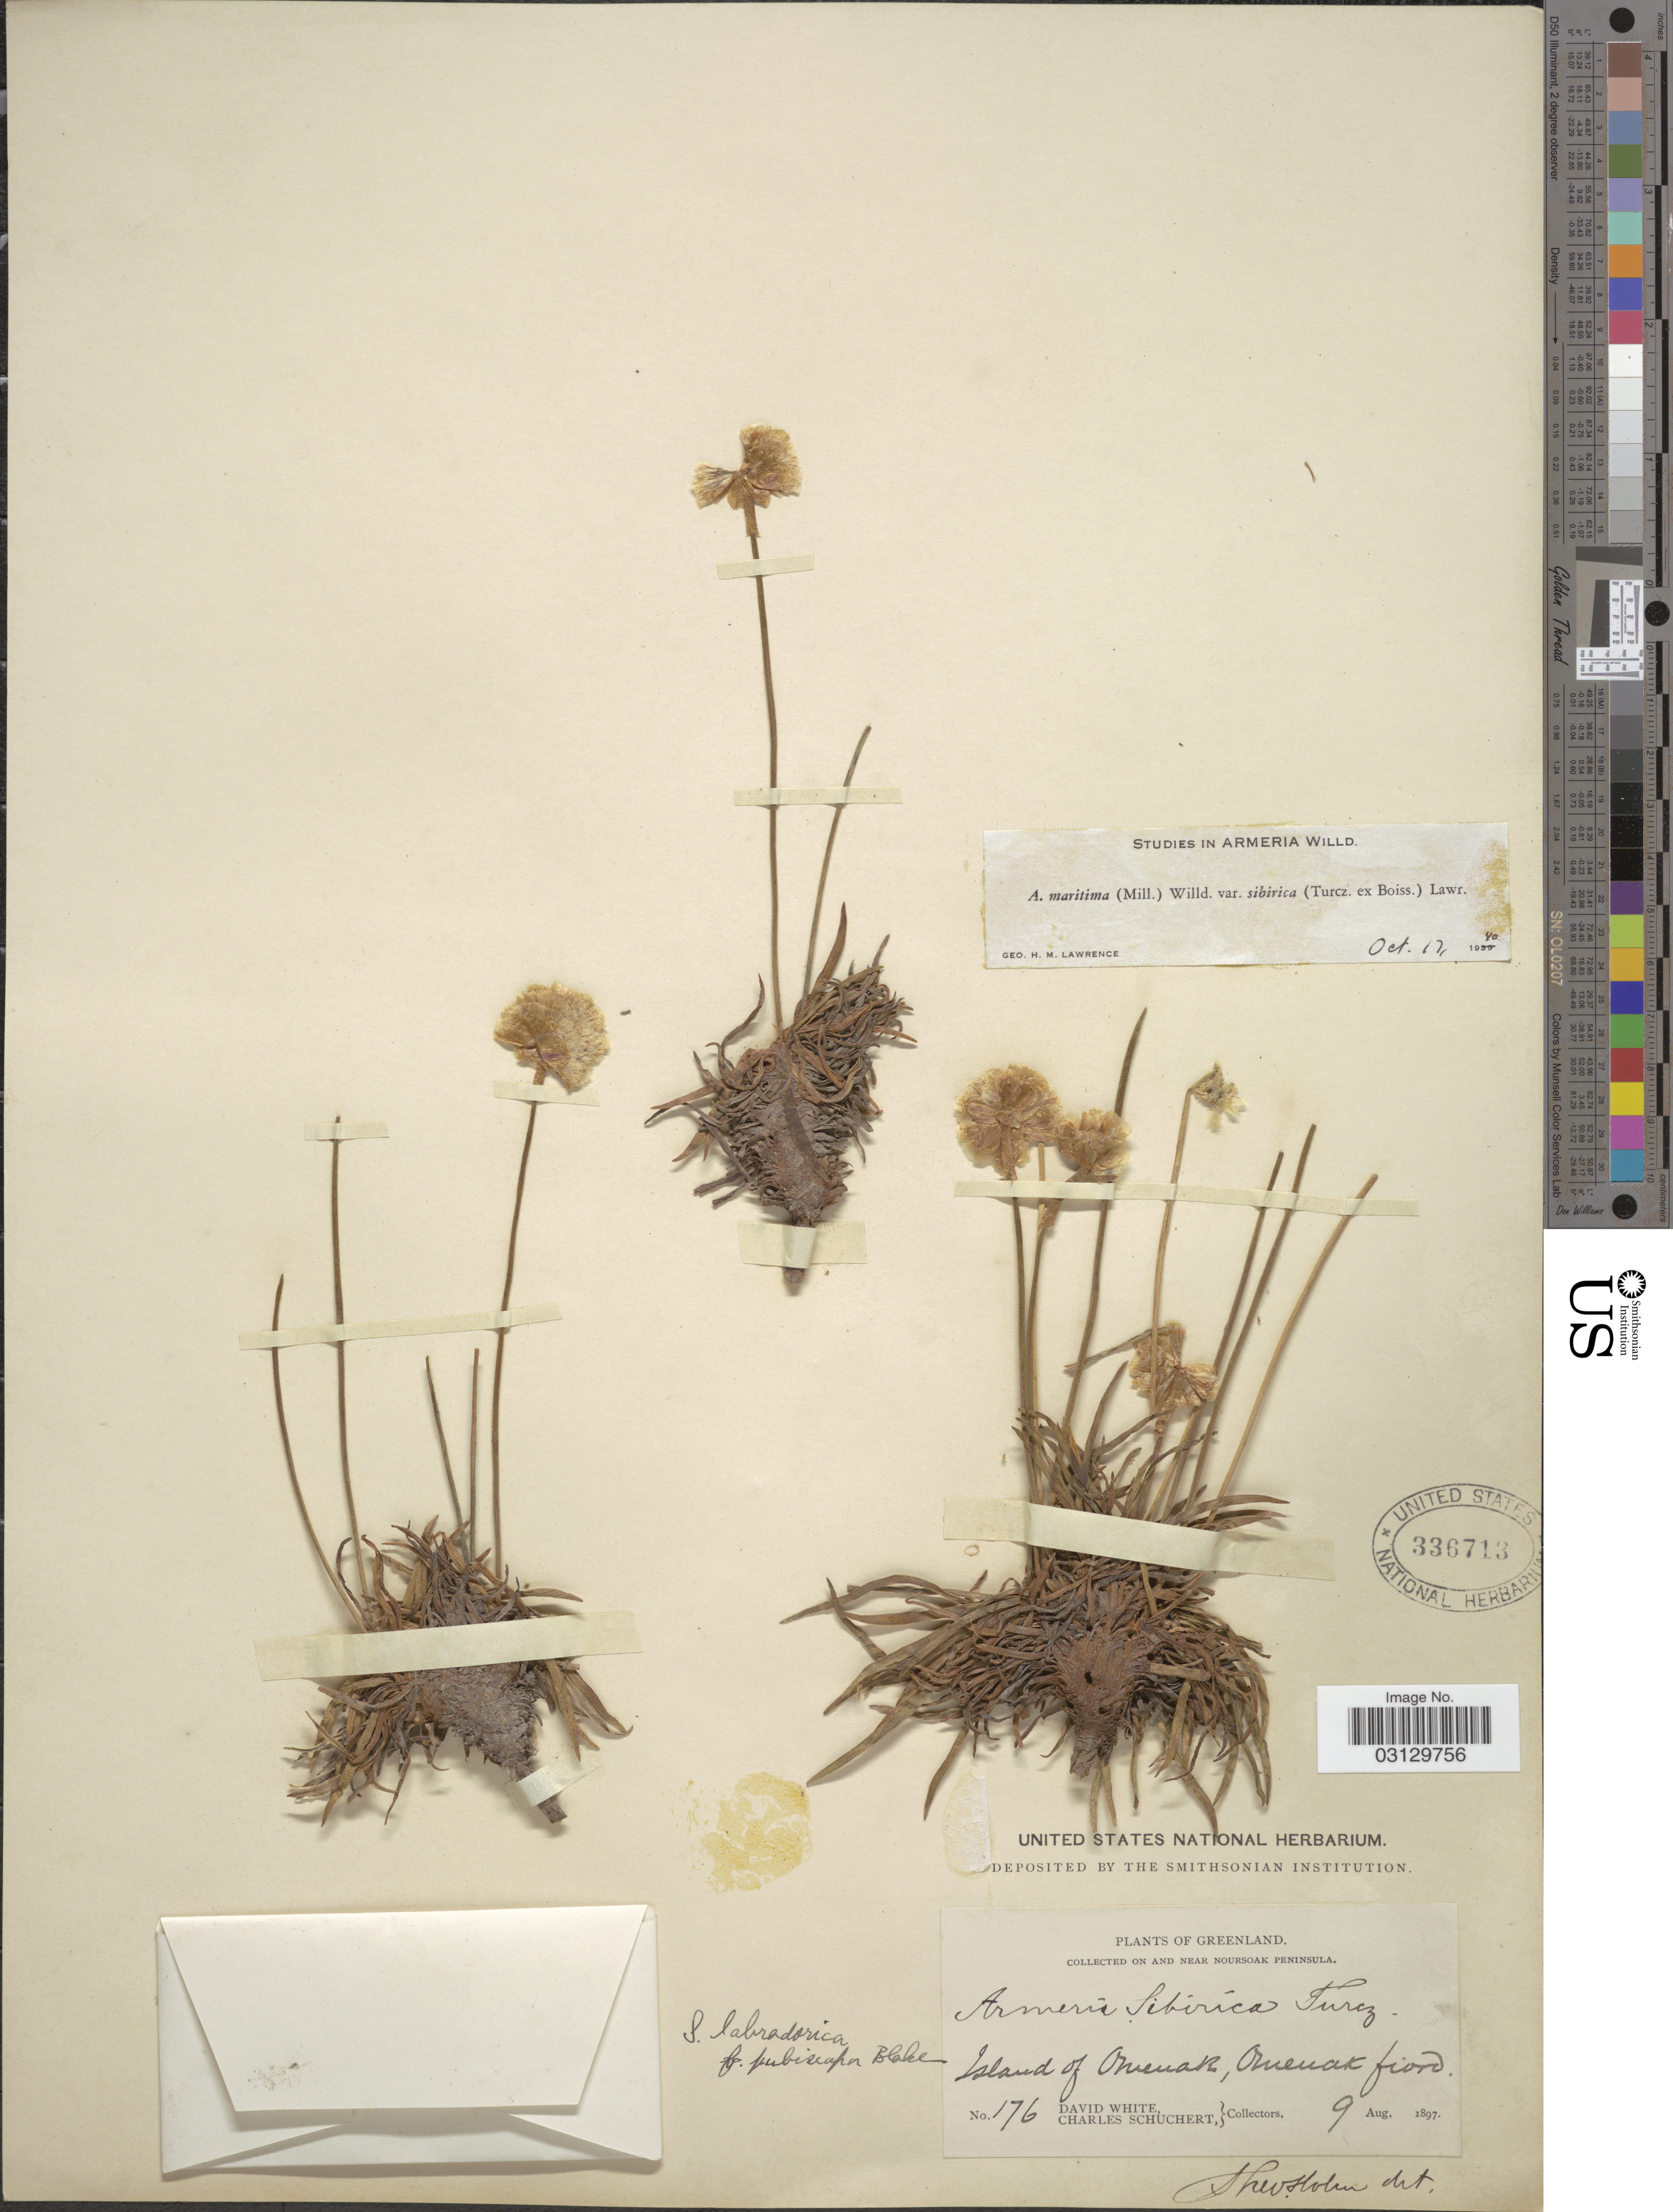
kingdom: Plantae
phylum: Tracheophyta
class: Magnoliopsida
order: Caryophyllales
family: Plumbaginaceae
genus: Armeria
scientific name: Armeria maritima subsp. sibirica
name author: (Turcz. ex Boiss.) Nyman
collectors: D. White & C. Schuchert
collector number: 176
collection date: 1897-08-09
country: Greenland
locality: On and near Noursoak Peninsula. Island of Omenak, Omenak fiord.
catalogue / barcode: US 336713